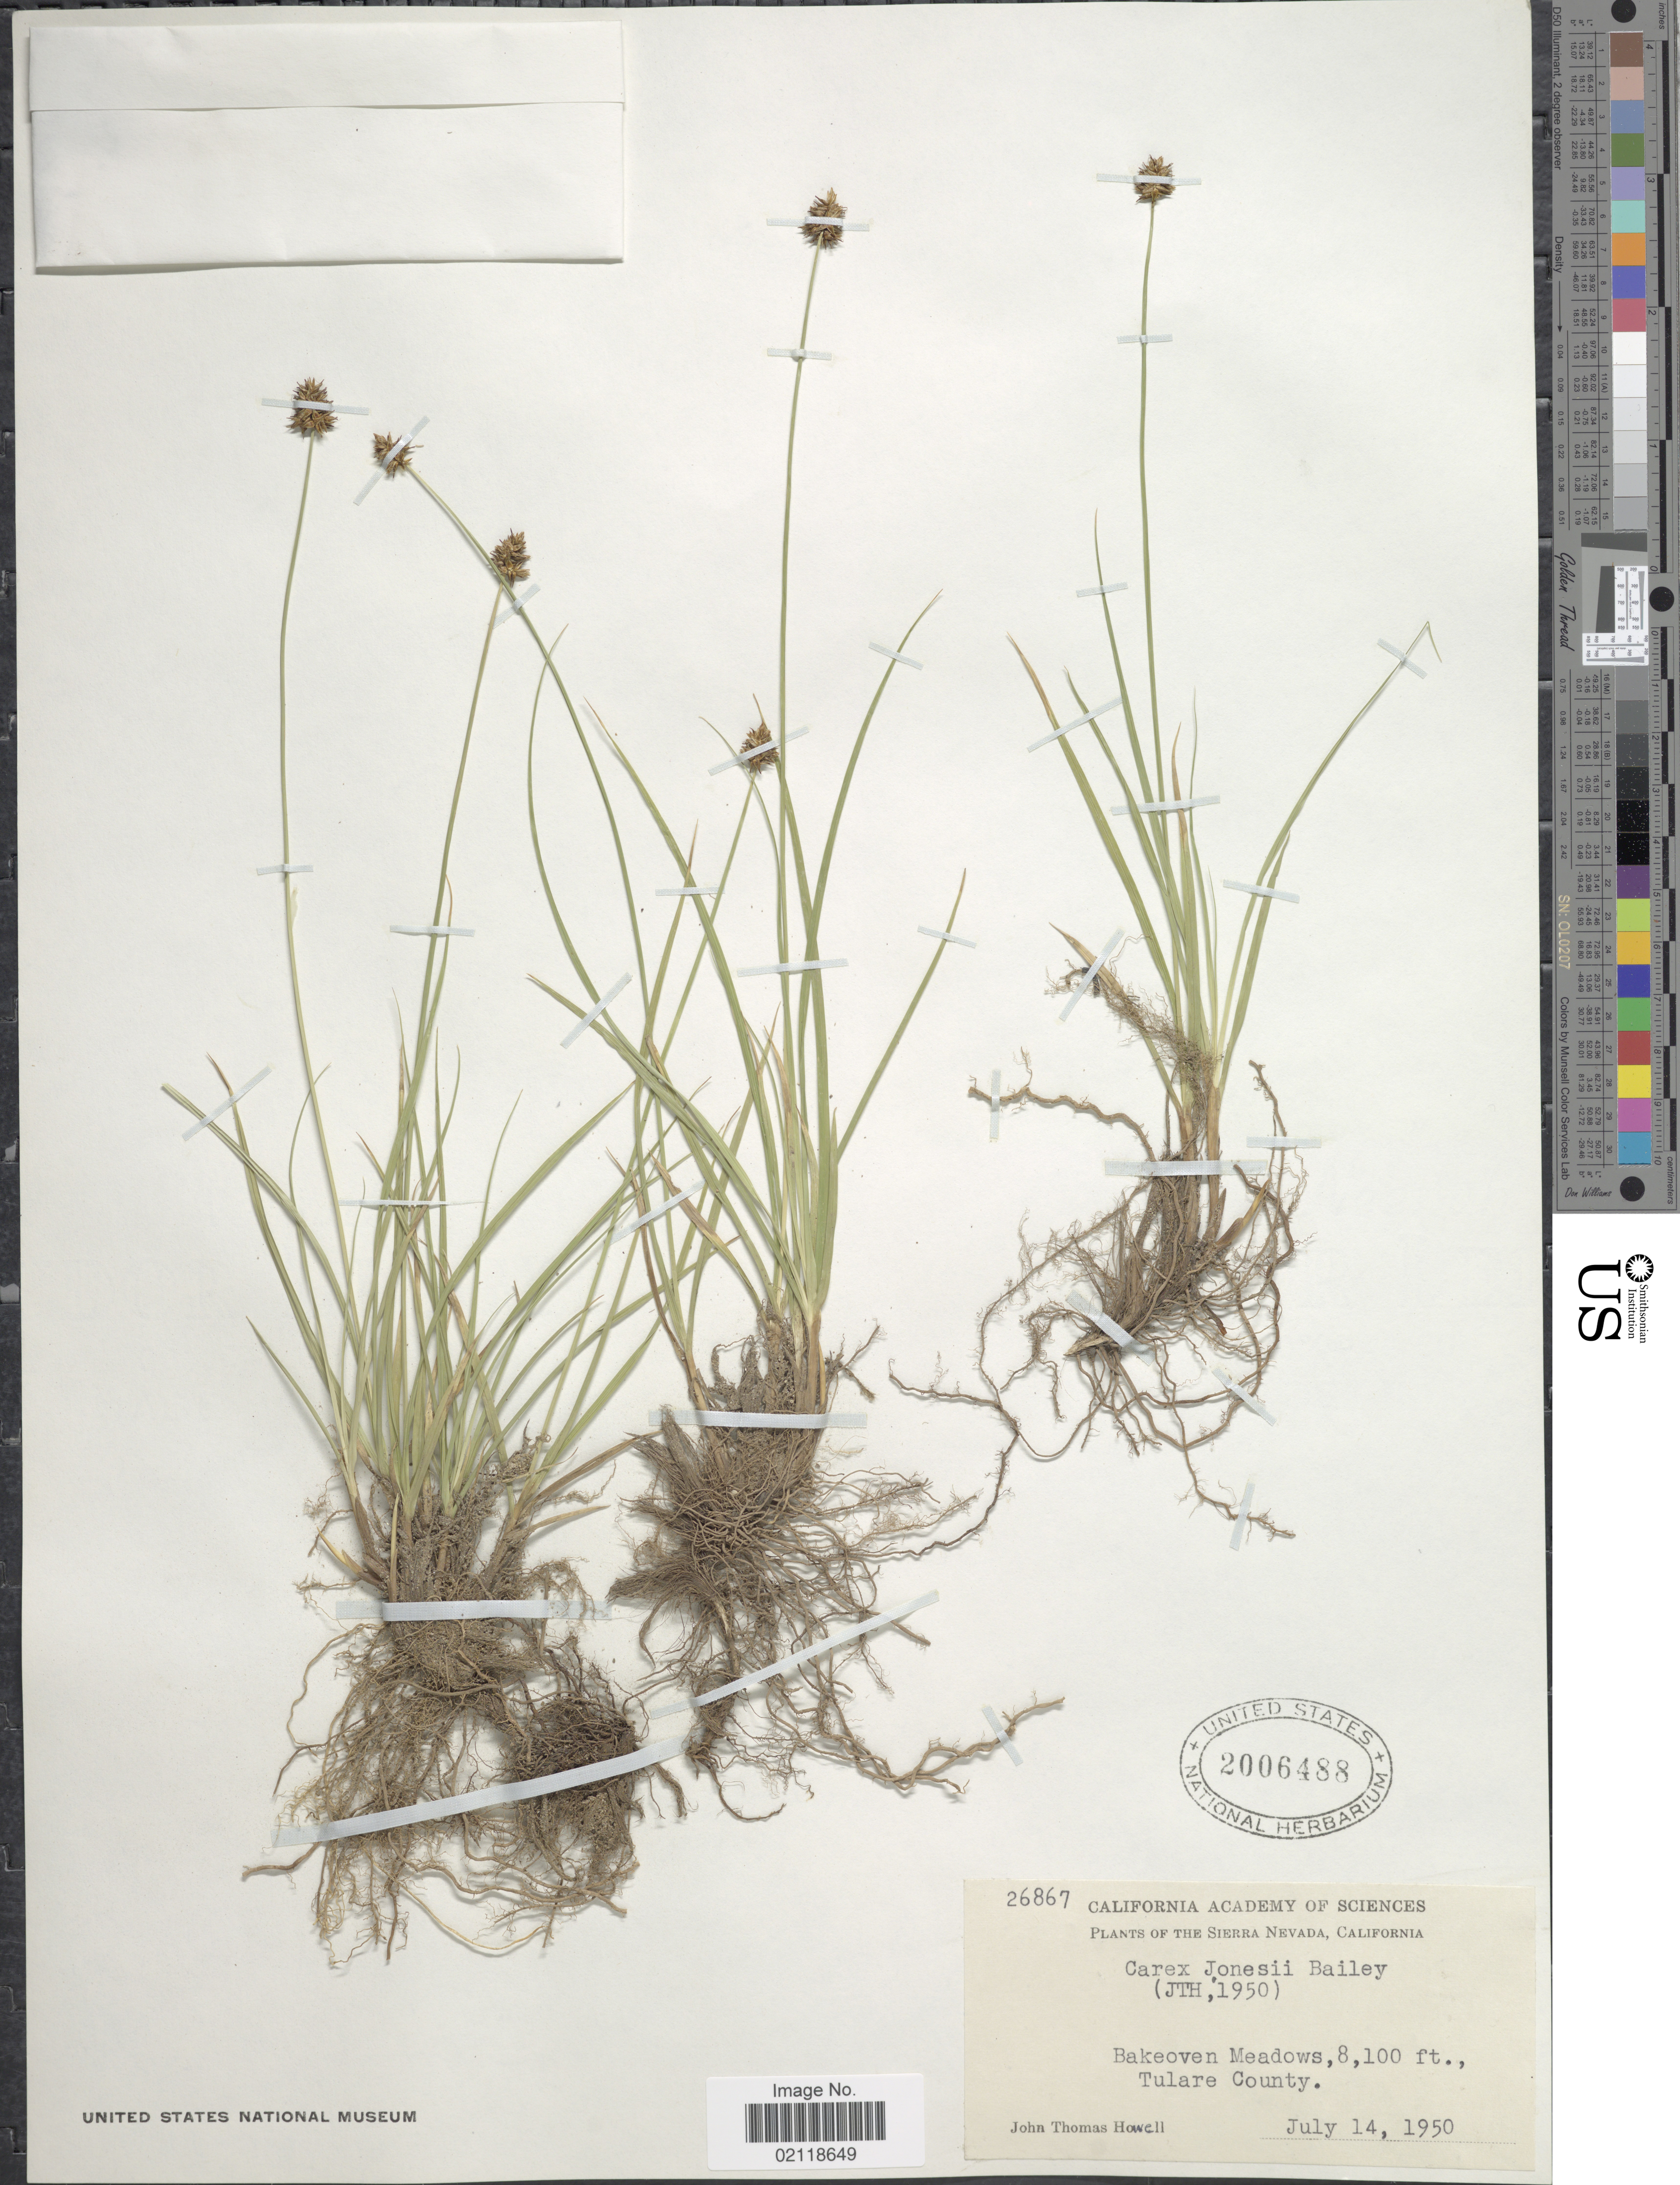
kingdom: Plantae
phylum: Tracheophyta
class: Liliopsida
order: Poales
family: Cyperaceae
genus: Carex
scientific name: Carex jonesii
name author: L.H. Bailey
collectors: J. T. Howell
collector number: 26867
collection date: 1950-07-14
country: United States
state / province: California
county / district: Tulare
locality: The Sierra Nevada, Bakeovern Meadows, Tulare County.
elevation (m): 2469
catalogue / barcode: US 2006488